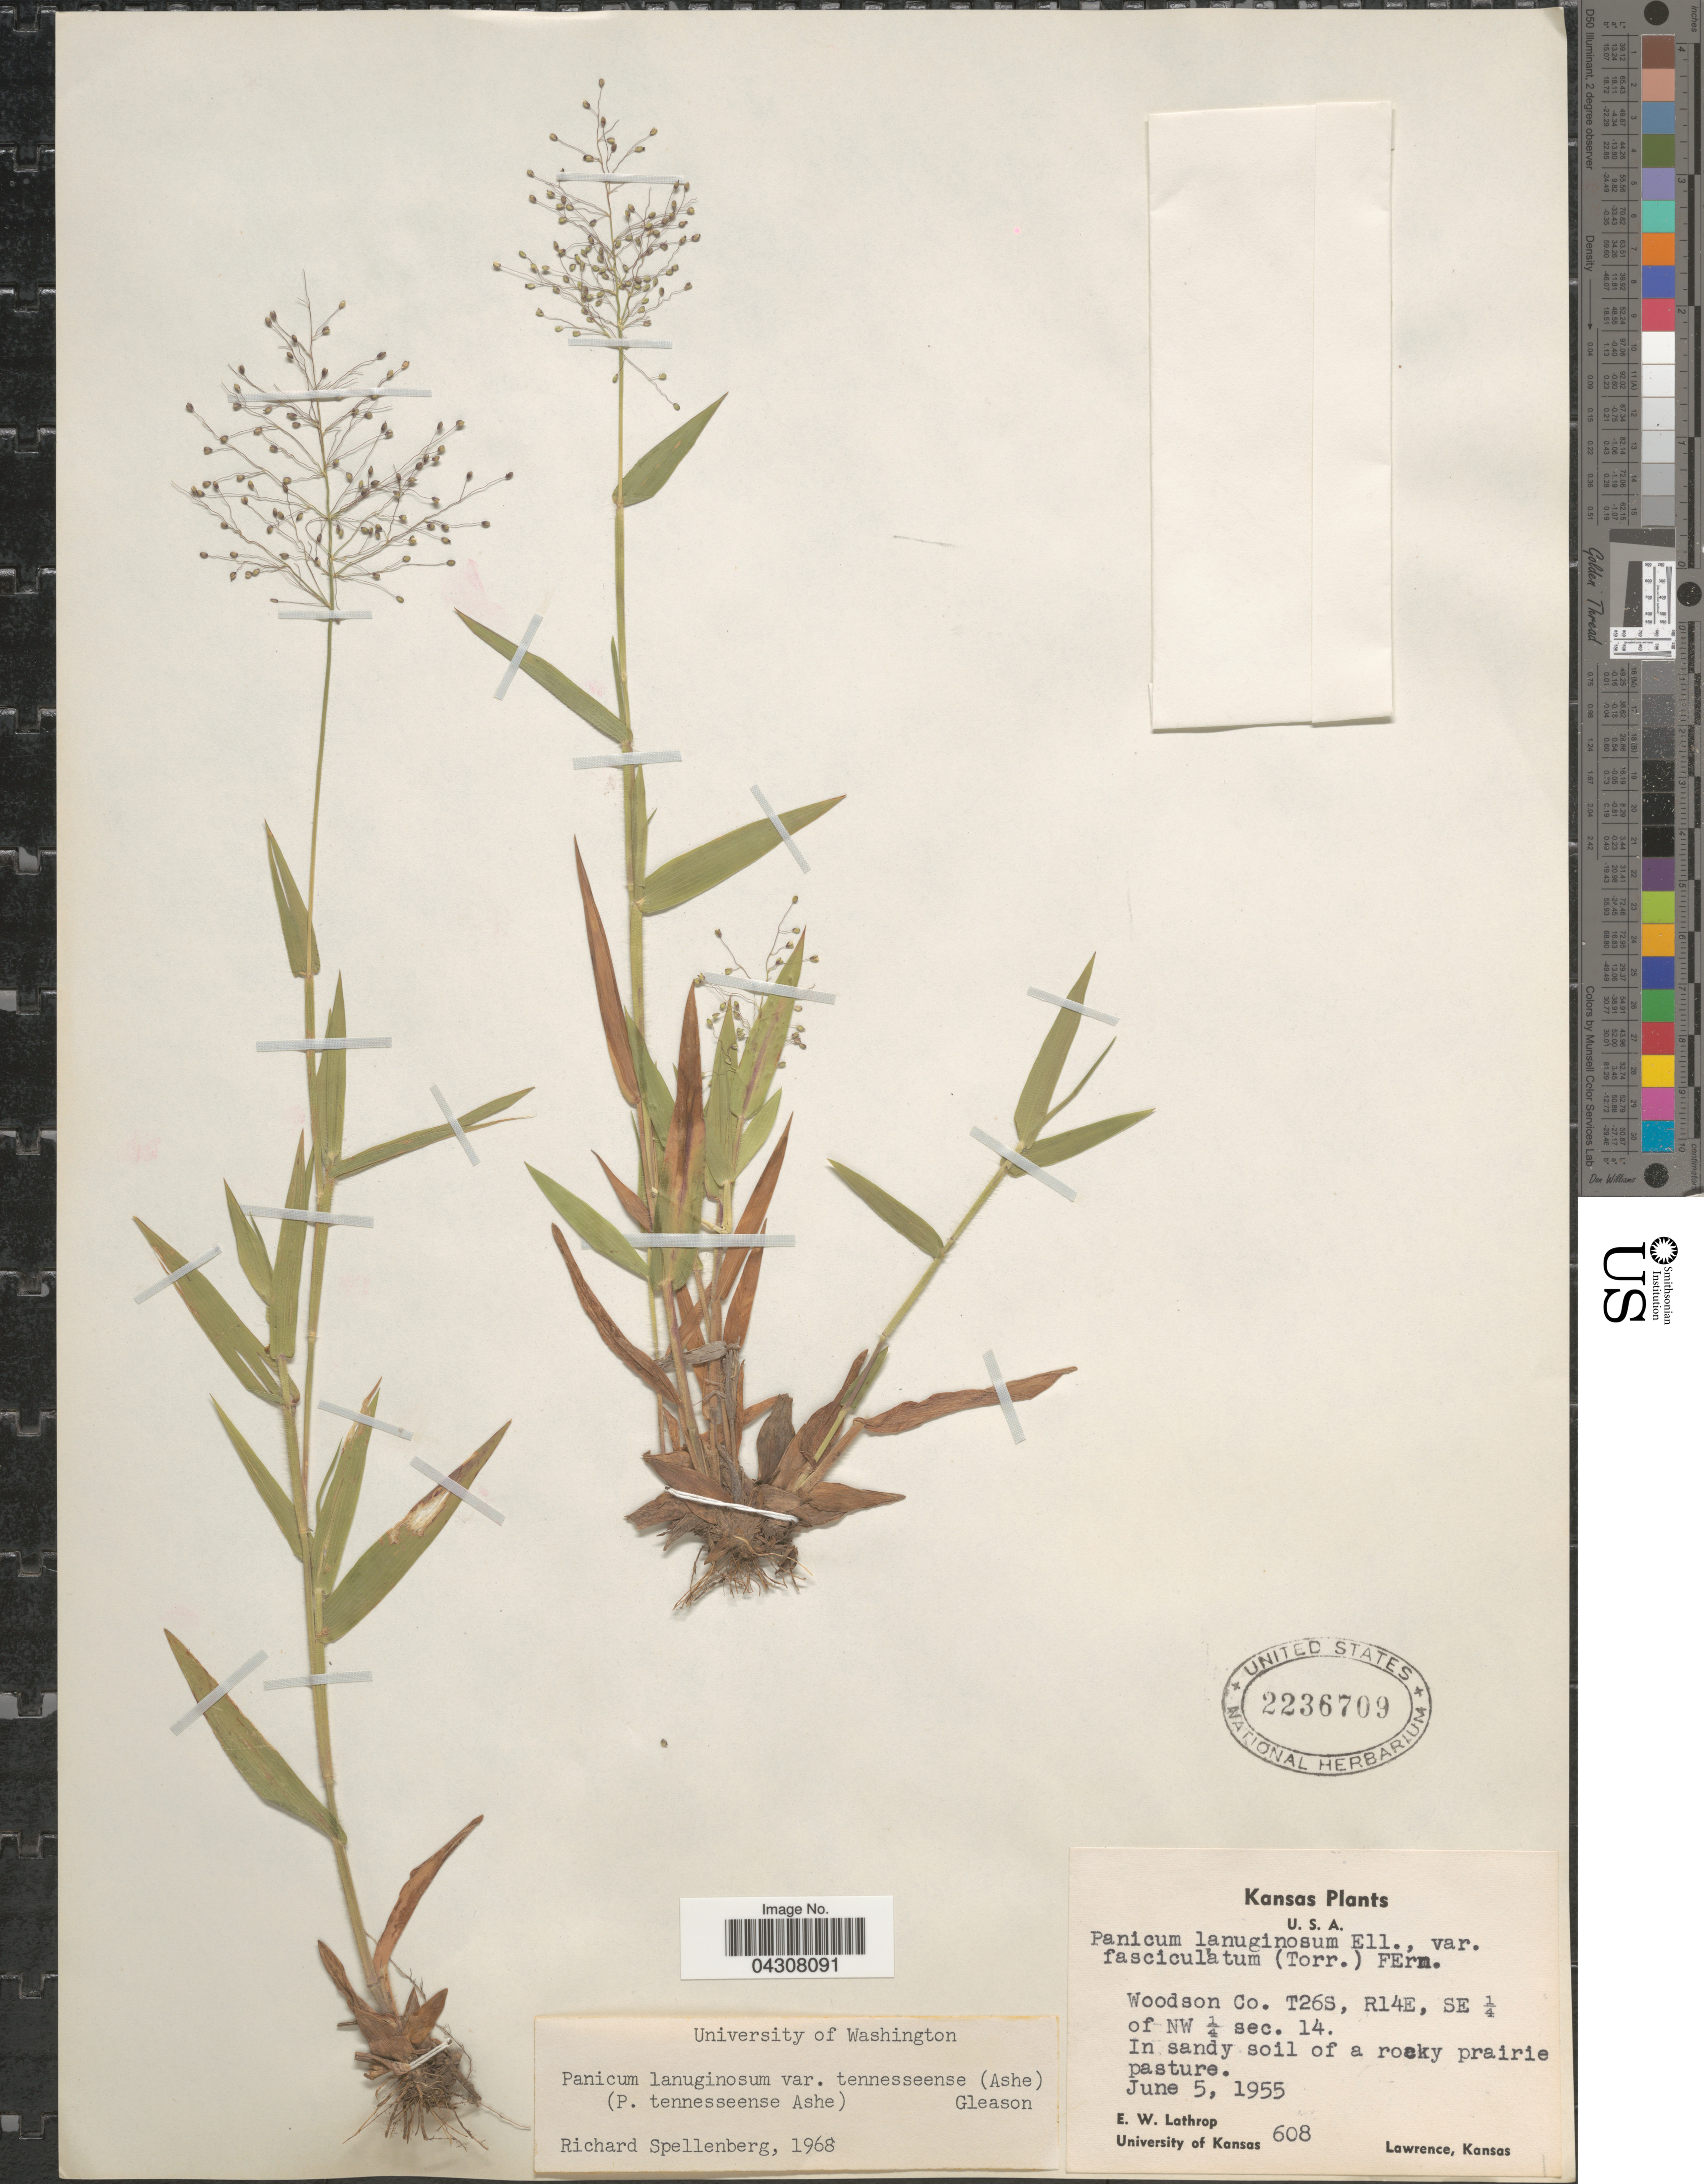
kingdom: Plantae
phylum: Tracheophyta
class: Liliopsida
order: Poales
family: Poaceae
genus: Dichanthelium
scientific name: Dichanthelium acuminatum var. acuminatum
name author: (Sw.) Gould & C.A. Clark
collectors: E. W. Lathrop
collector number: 608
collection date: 1955-06-05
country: United States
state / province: Kansas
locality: Woodson Co. T26S, R14E, SE ¼ of NW ¼ sec. 14.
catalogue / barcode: US 2236709